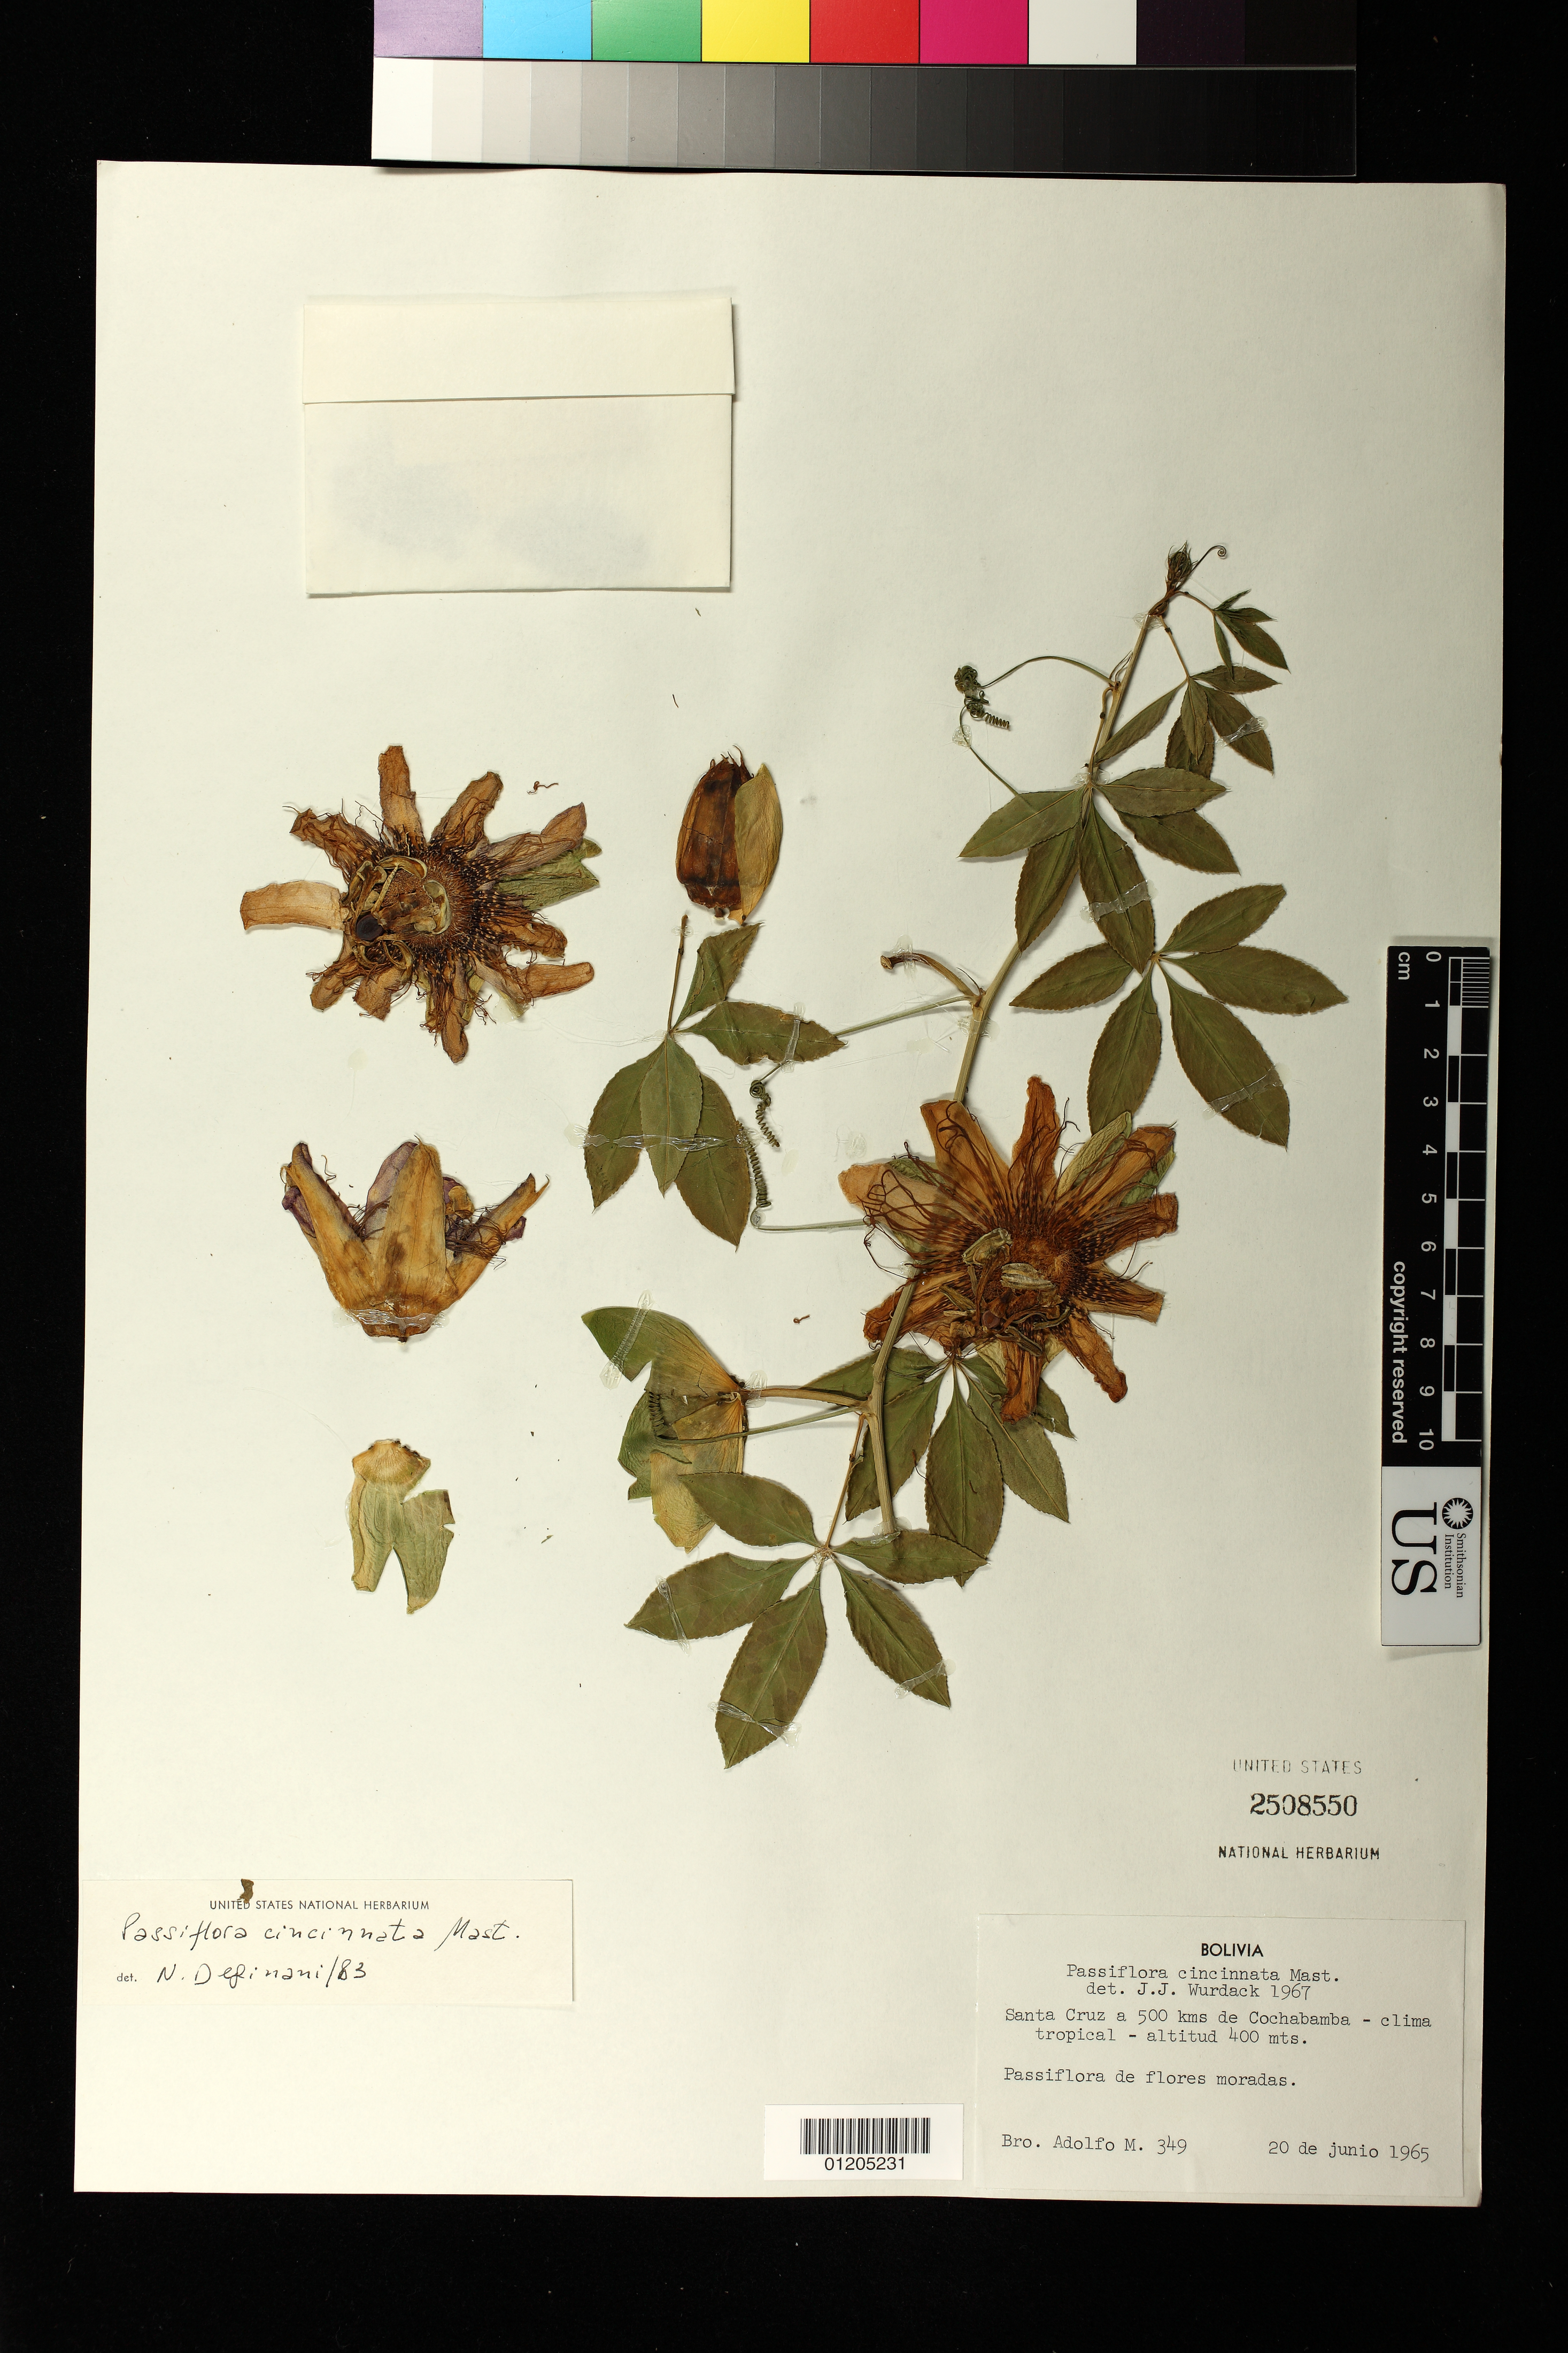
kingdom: Plantae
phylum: Tracheophyta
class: Magnoliopsida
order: Malpighiales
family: Passifloraceae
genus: Passiflora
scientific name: Passiflora cincinnata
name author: Mast.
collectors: Bro. Adolfo M.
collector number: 349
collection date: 1965-06-20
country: Bolivia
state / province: Santa Cruz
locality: Santa Cruz a 500 kms de Cochabama - clima tropical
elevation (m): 400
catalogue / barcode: US 2508550